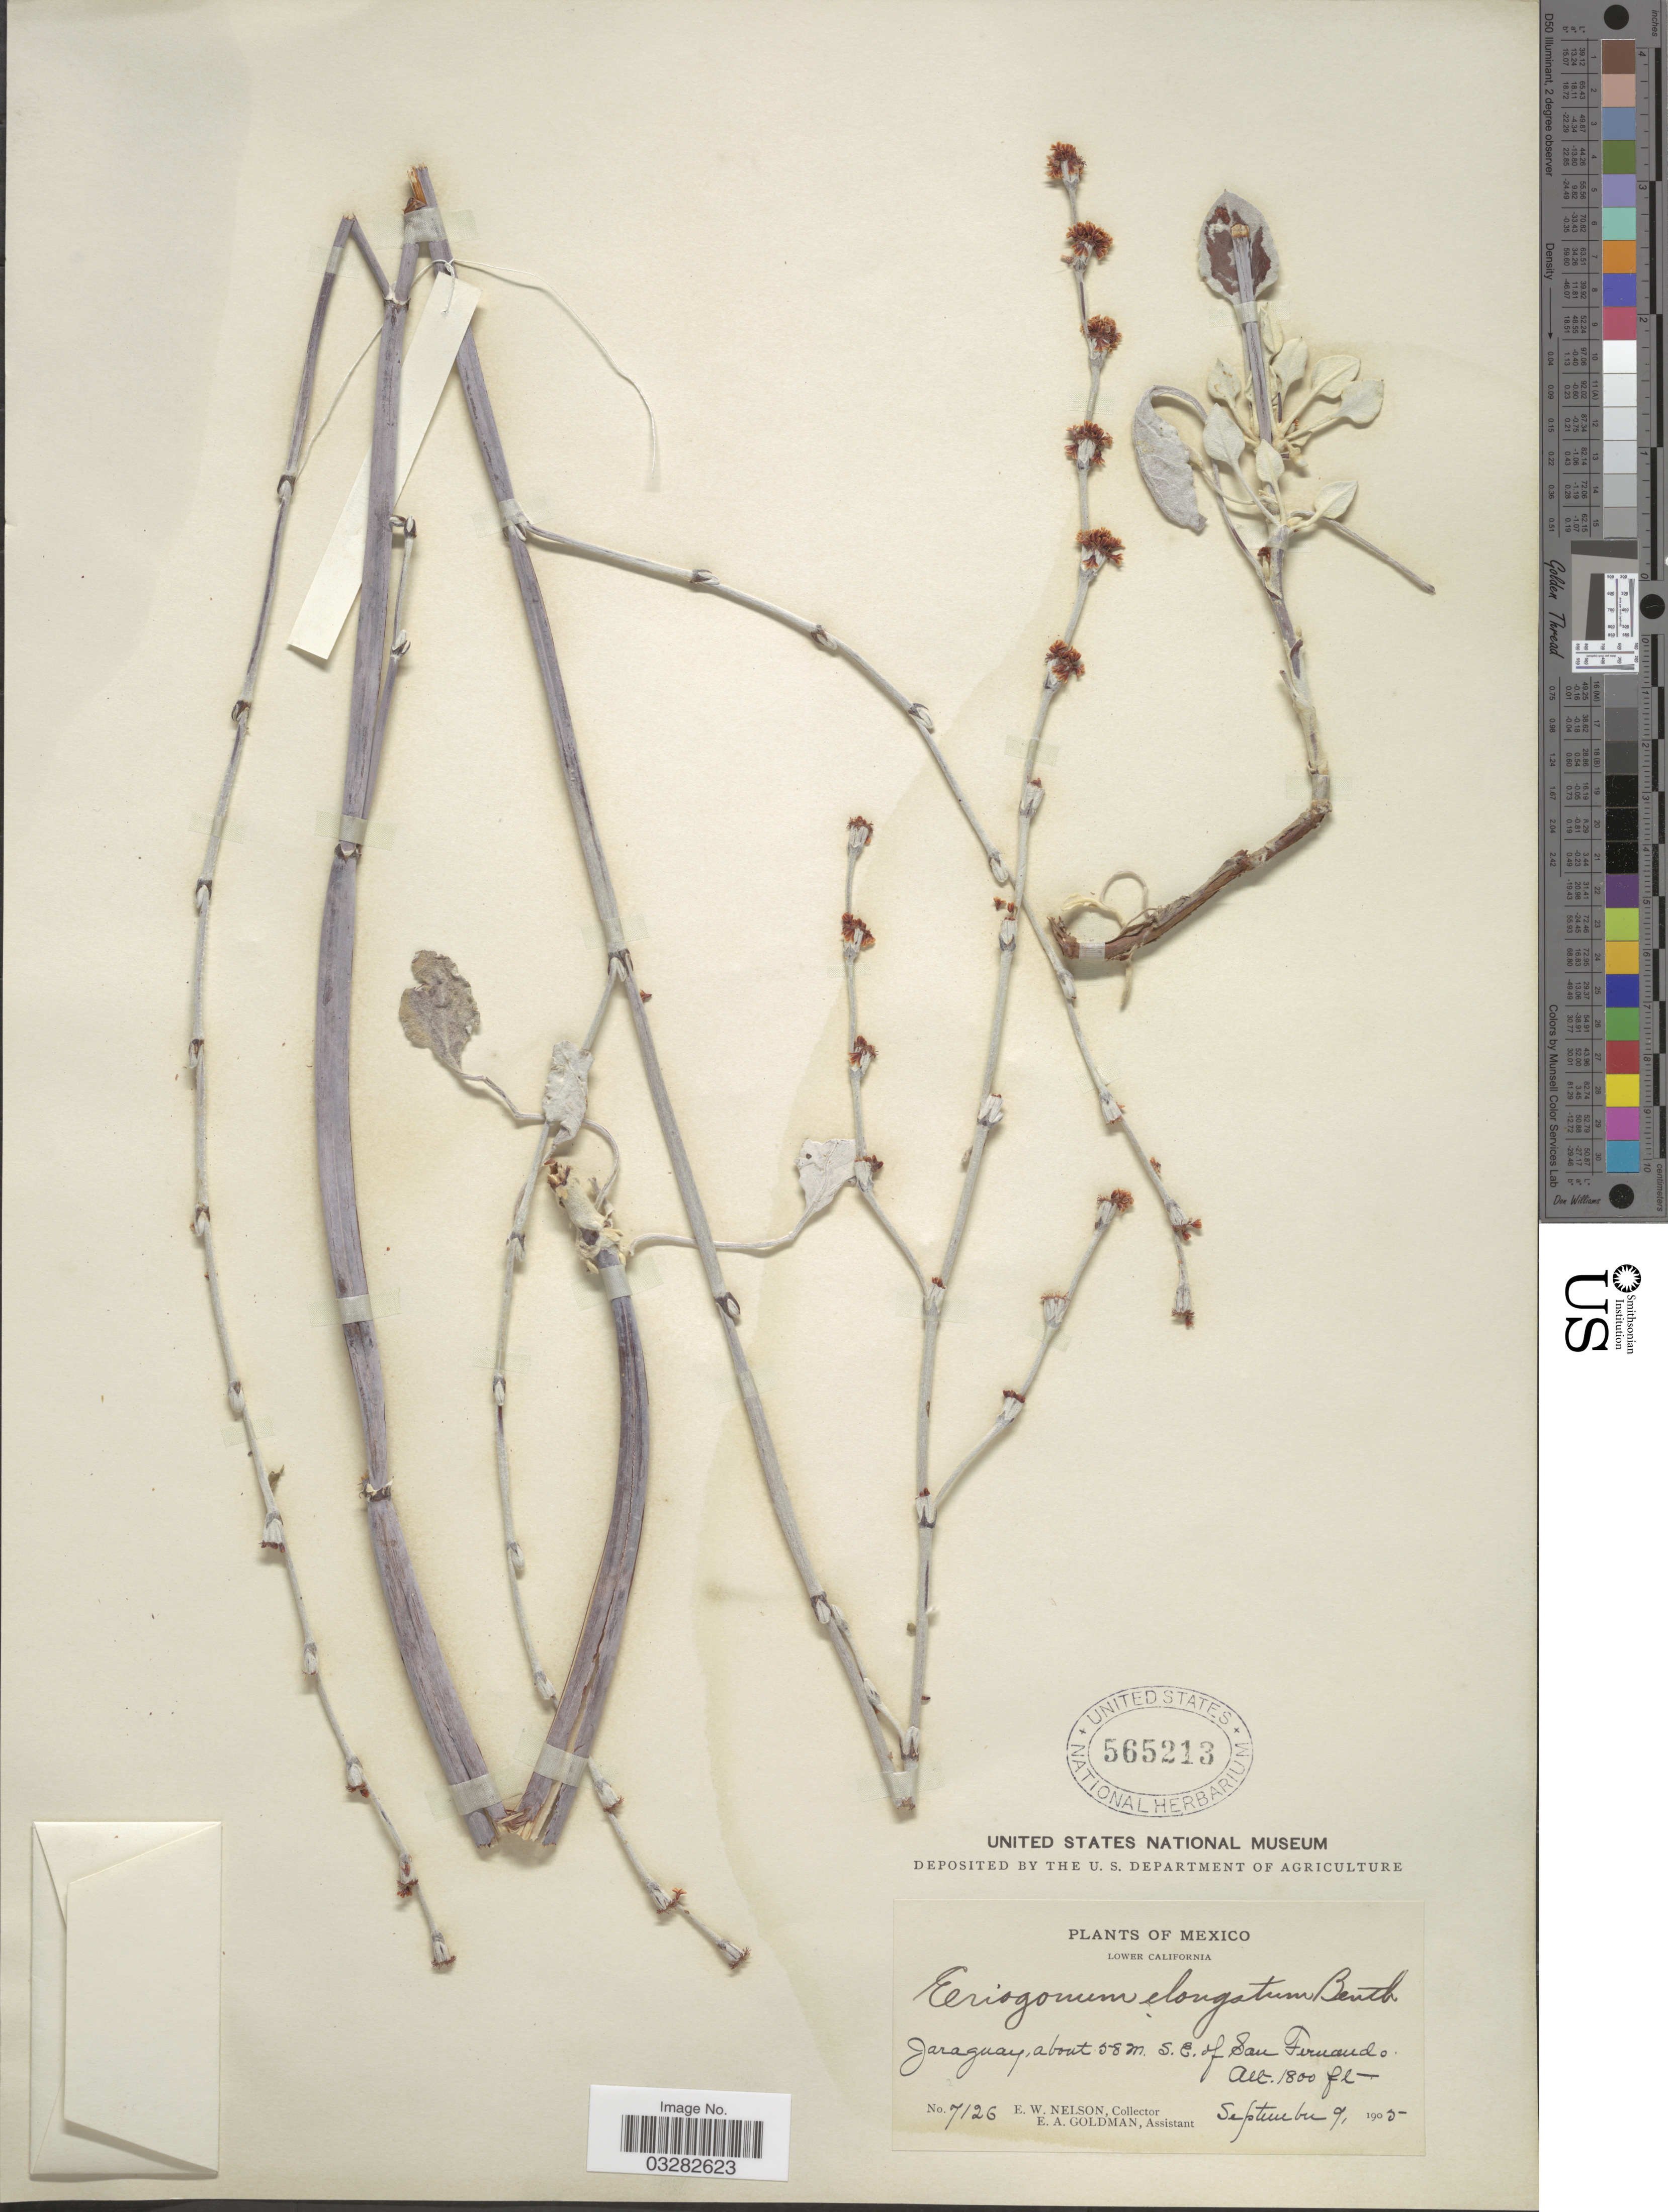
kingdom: Plantae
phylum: Tracheophyta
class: Magnoliopsida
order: Caryophyllales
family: Polygonaceae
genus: Eriogonum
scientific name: Eriogonum elongatum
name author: Benth.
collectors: E. W. Nelson & E. A. Goldman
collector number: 7126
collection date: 1905-09-09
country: Mexico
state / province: Baja California Norte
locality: Lower California. Jaraguay, about 58 m. S. E. of San Fernando.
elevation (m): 549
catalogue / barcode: US 565213